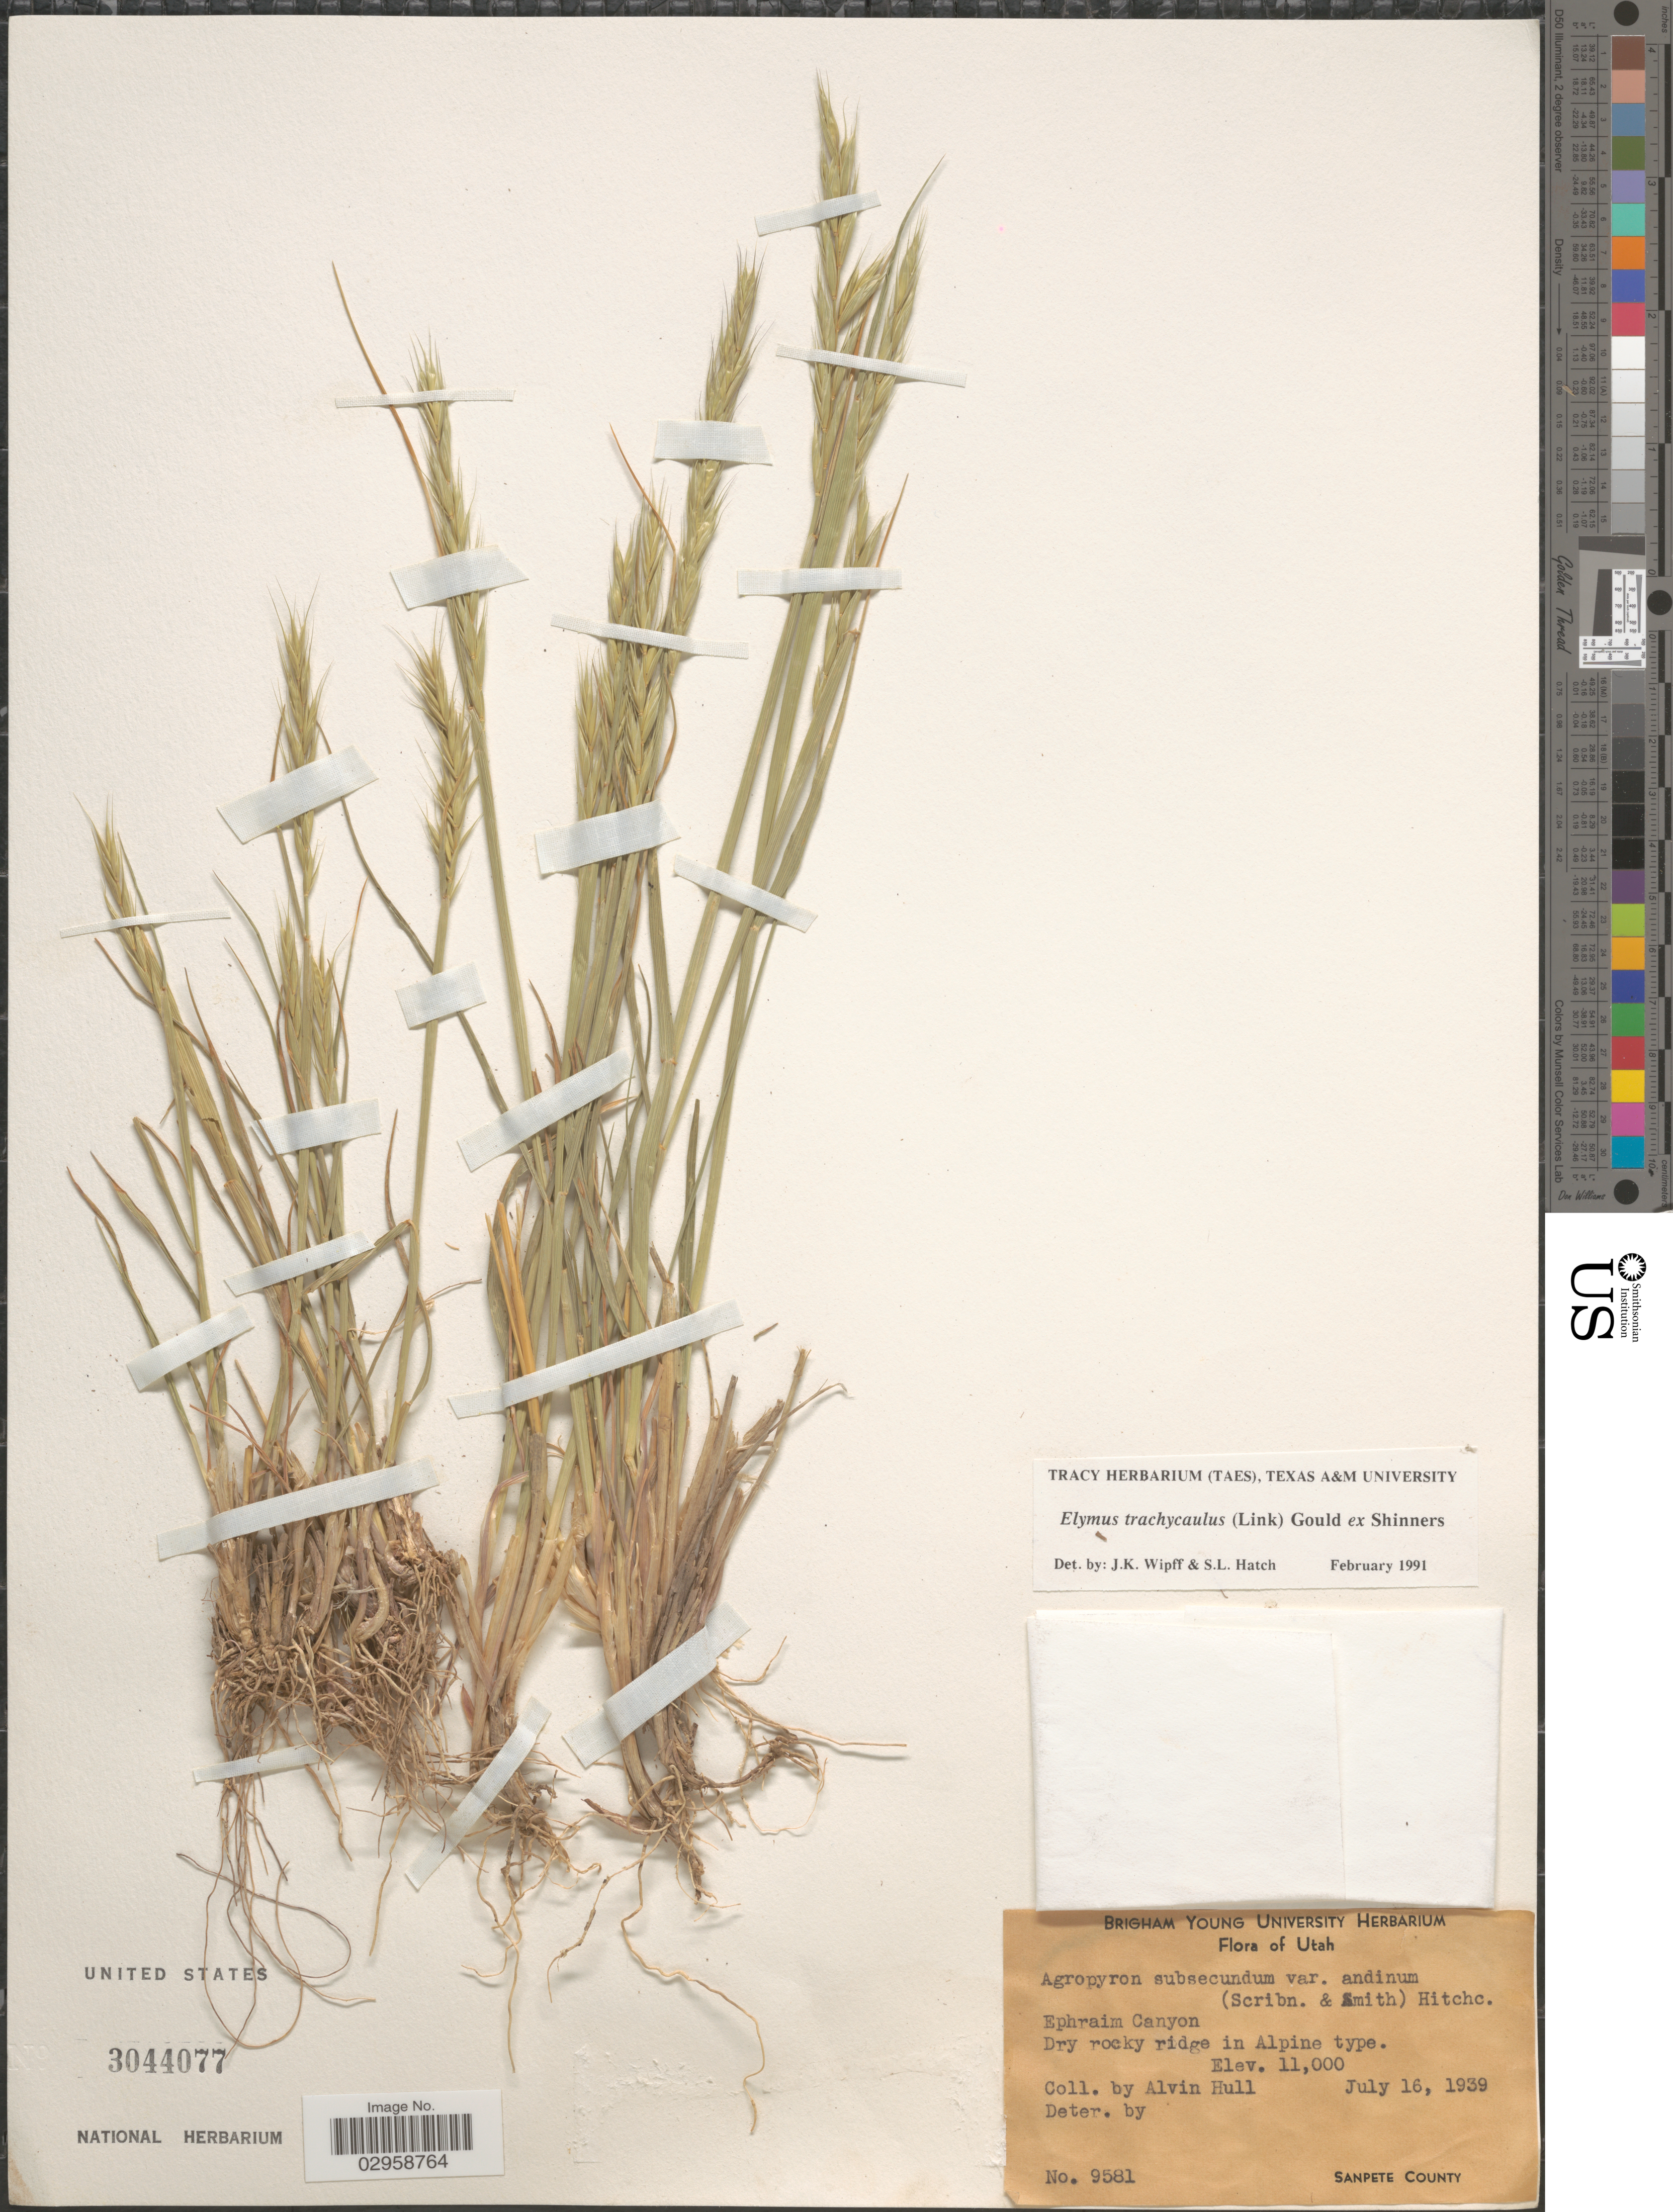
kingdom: Plantae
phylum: Tracheophyta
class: Liliopsida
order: Poales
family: Poaceae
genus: Elymus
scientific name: Elymus trachycaulus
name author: (Link) Gould ex Shinners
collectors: A. Hull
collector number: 9581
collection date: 1939-07-16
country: United States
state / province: Utah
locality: Ephraim Canyon. Sanpete County.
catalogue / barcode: US 3044077